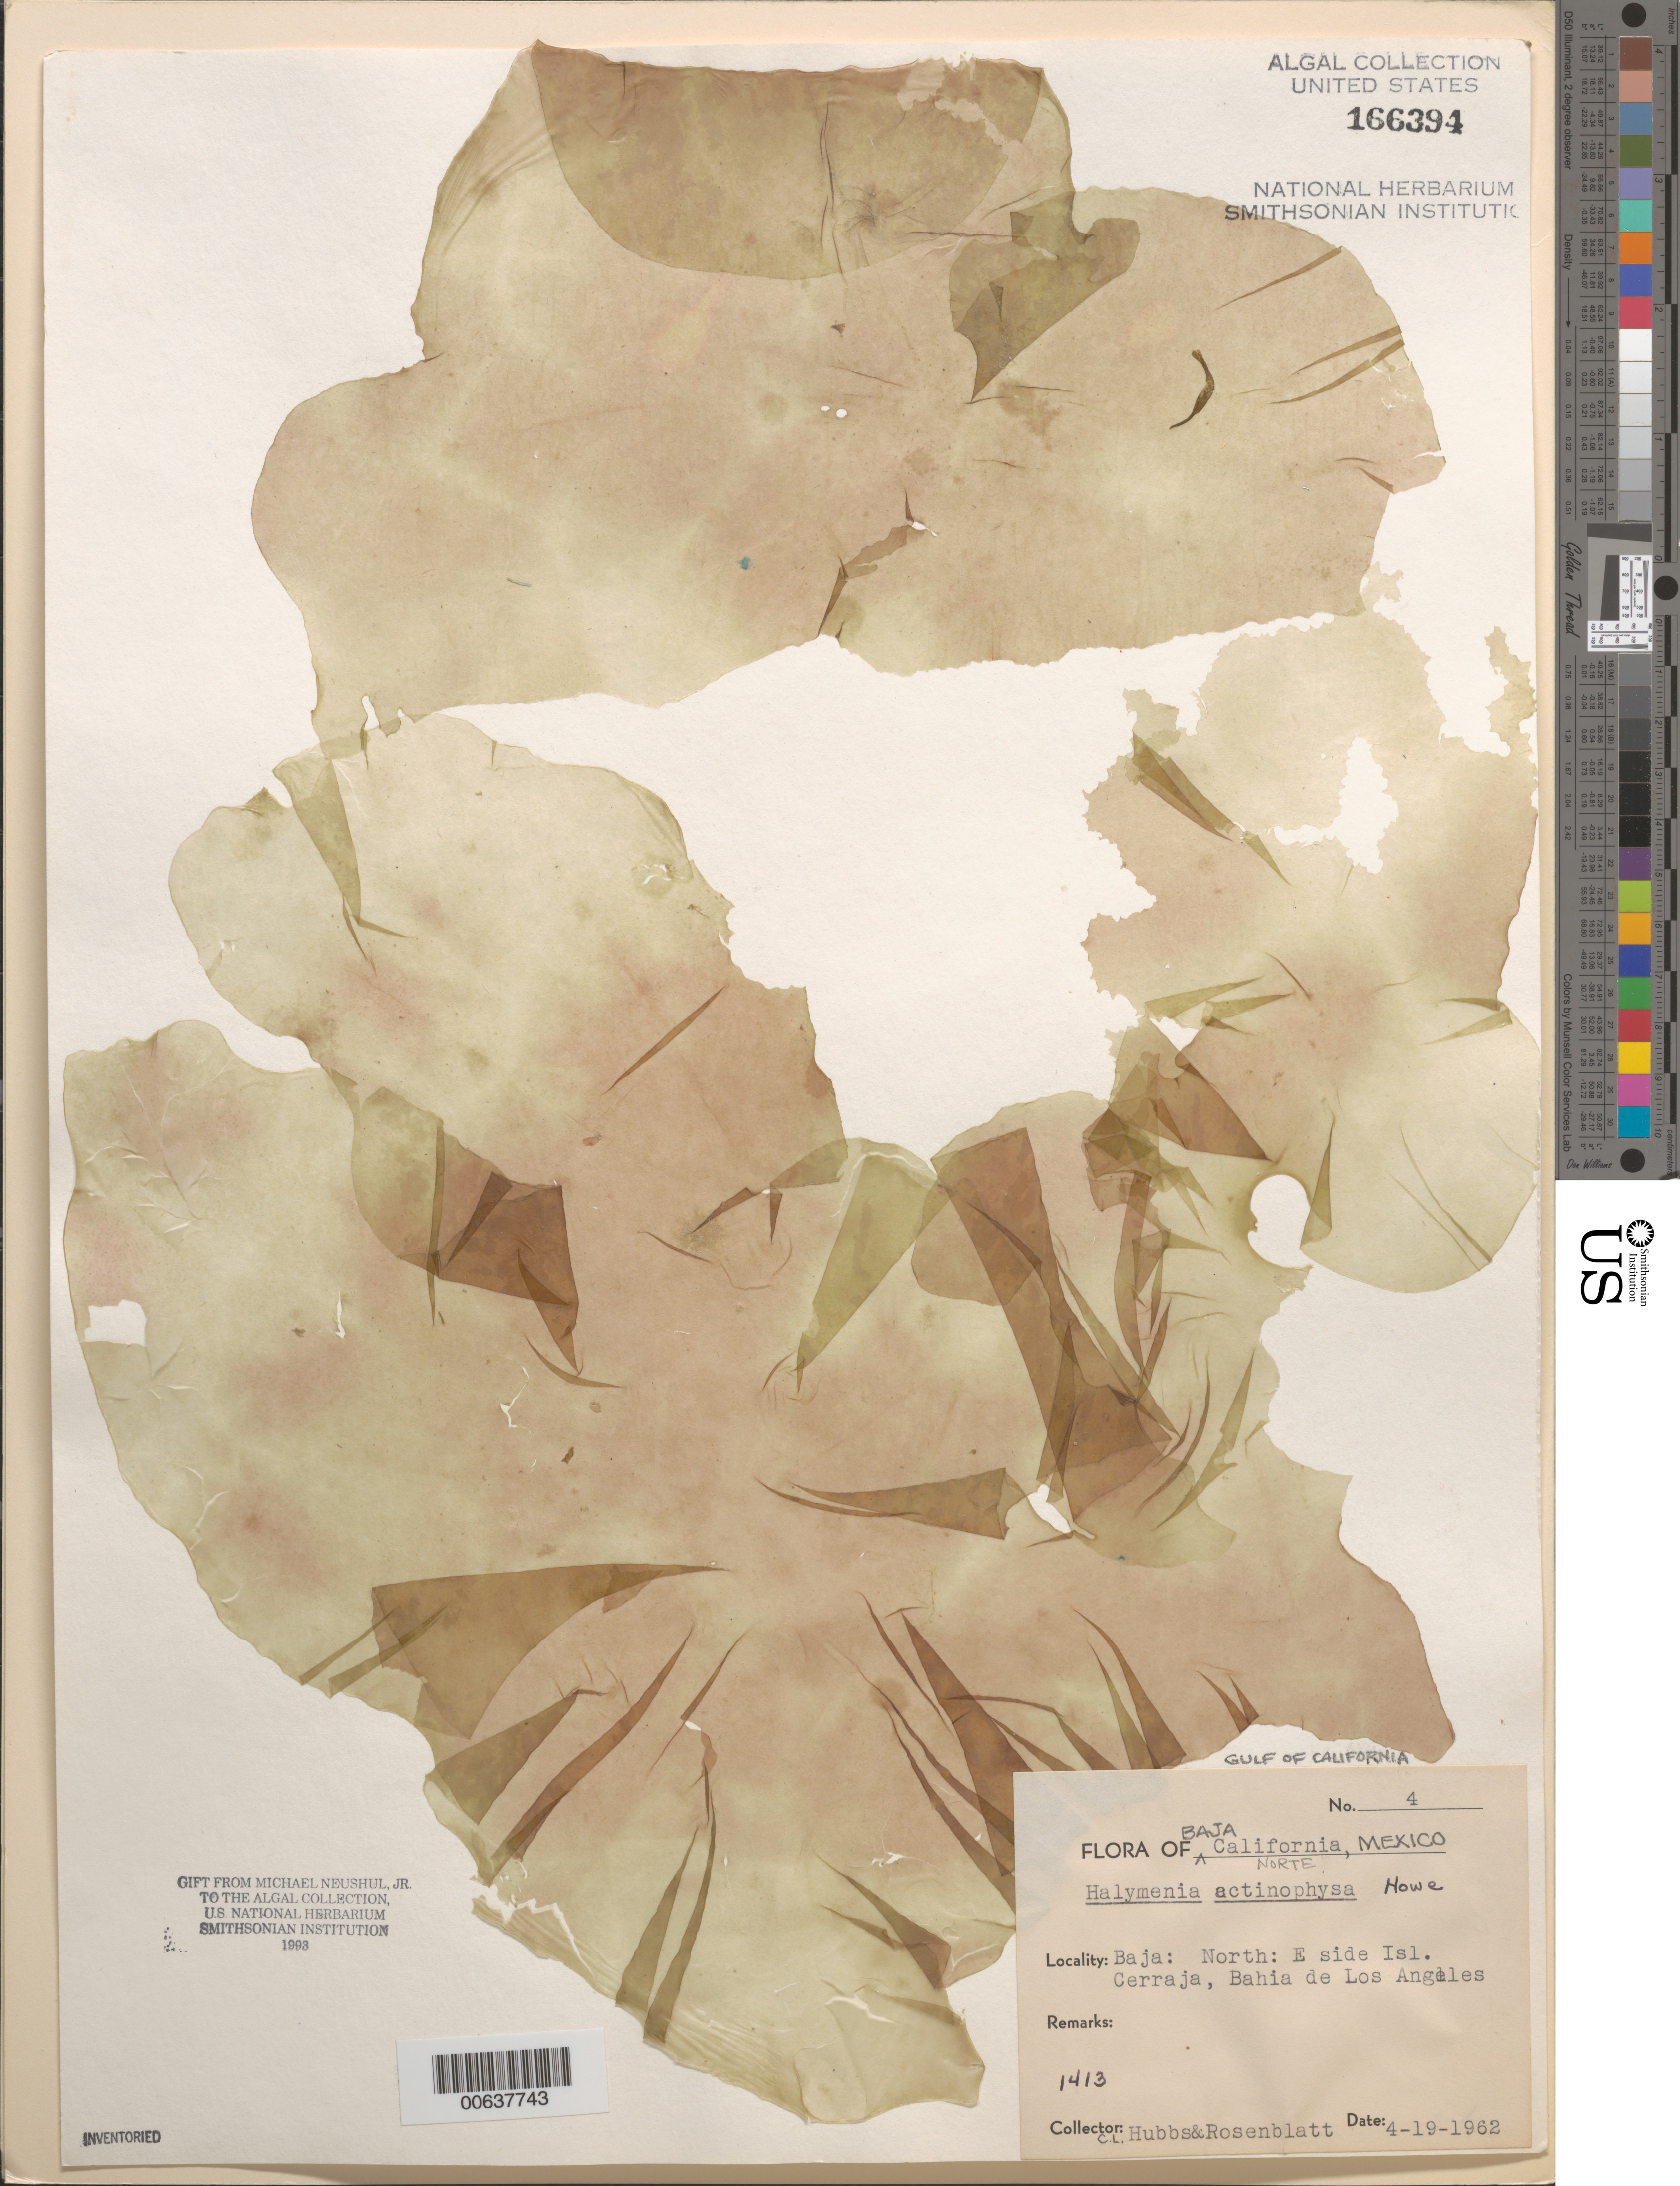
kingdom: Plantae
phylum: Rhodophyta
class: Florideophyceae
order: Halymeniales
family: Halymeniaceae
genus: Halymenia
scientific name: Halymenia actinophysa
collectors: C. Hubbs & -. Rosenblatt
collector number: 1413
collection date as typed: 19 Apr 1962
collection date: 1962-04-19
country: Mexico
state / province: Baja California Norte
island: Isla Cerraja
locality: Bahia de los Angeles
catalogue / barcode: US 166394